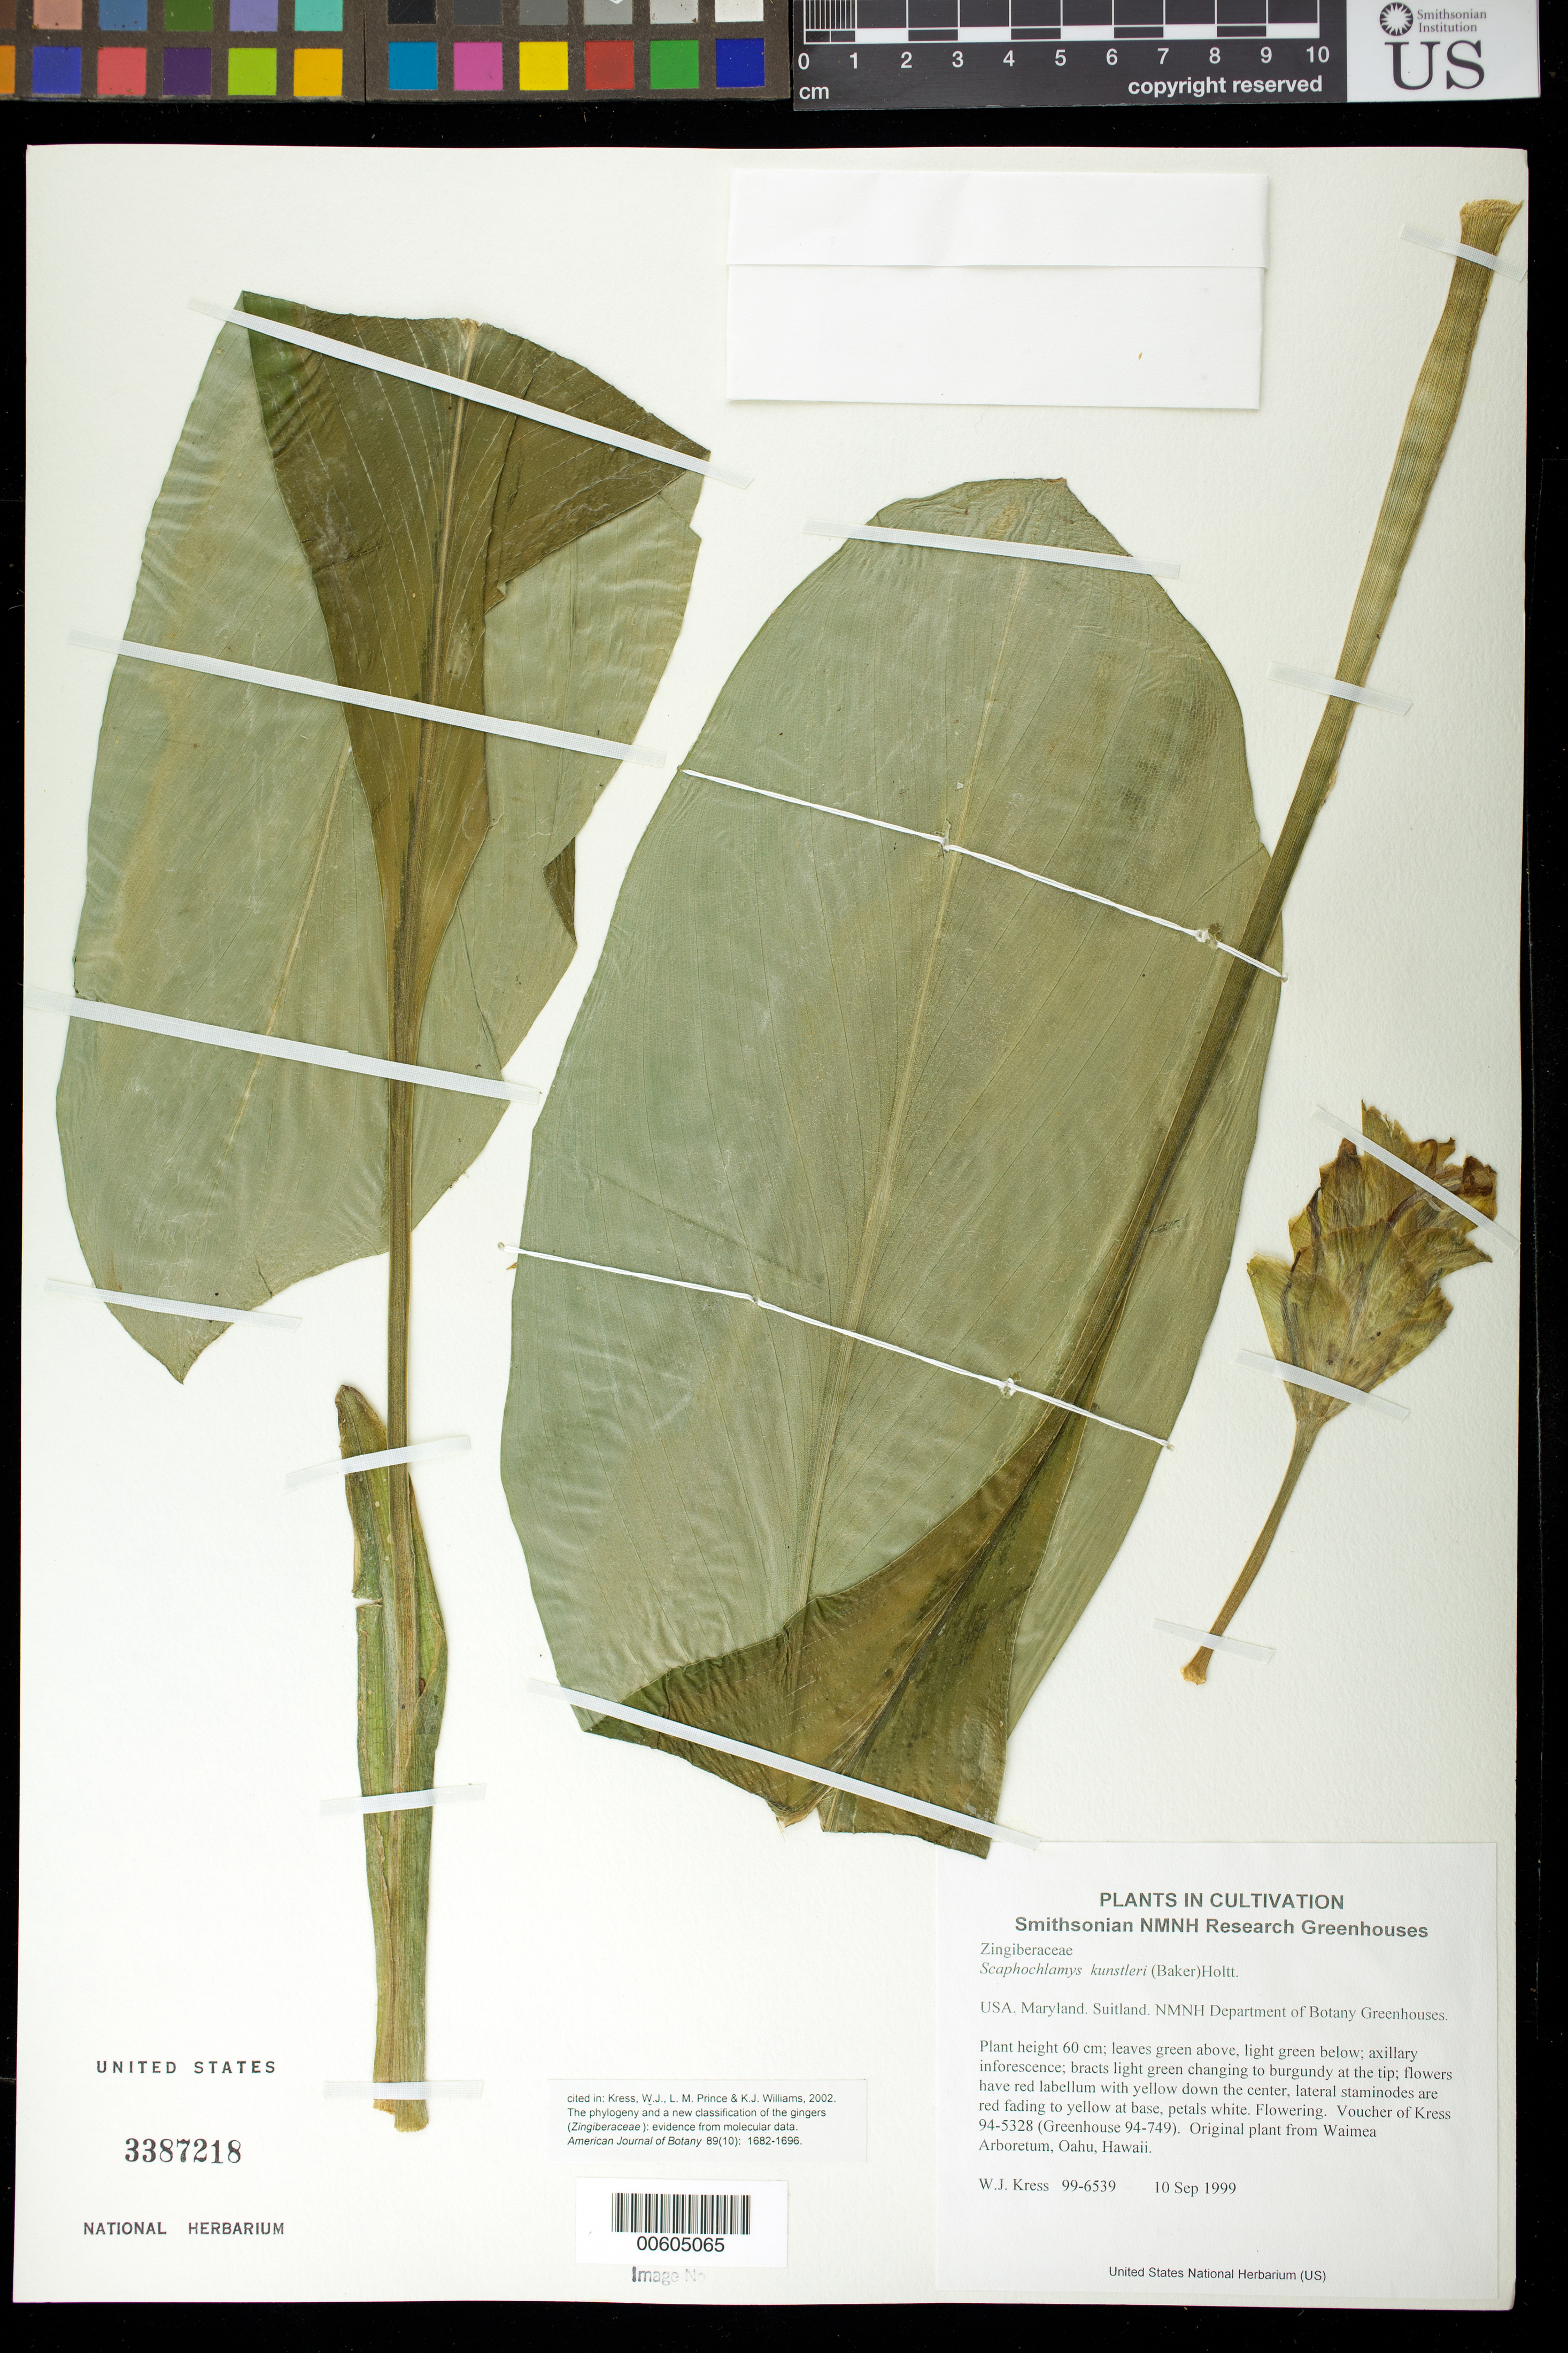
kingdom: Plantae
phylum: Tracheophyta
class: Liliopsida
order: Zingiberales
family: Zingiberaceae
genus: Scaphochlamys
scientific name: Scaphochlamys kunstleri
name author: (Baker) Holttum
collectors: W. J. Kress & M. Bordelon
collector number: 99-6539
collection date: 1999-09-10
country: United States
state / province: Maryland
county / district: Prince George's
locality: NMNH Botany Research Greenhouses. Suitland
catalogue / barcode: US 3387218